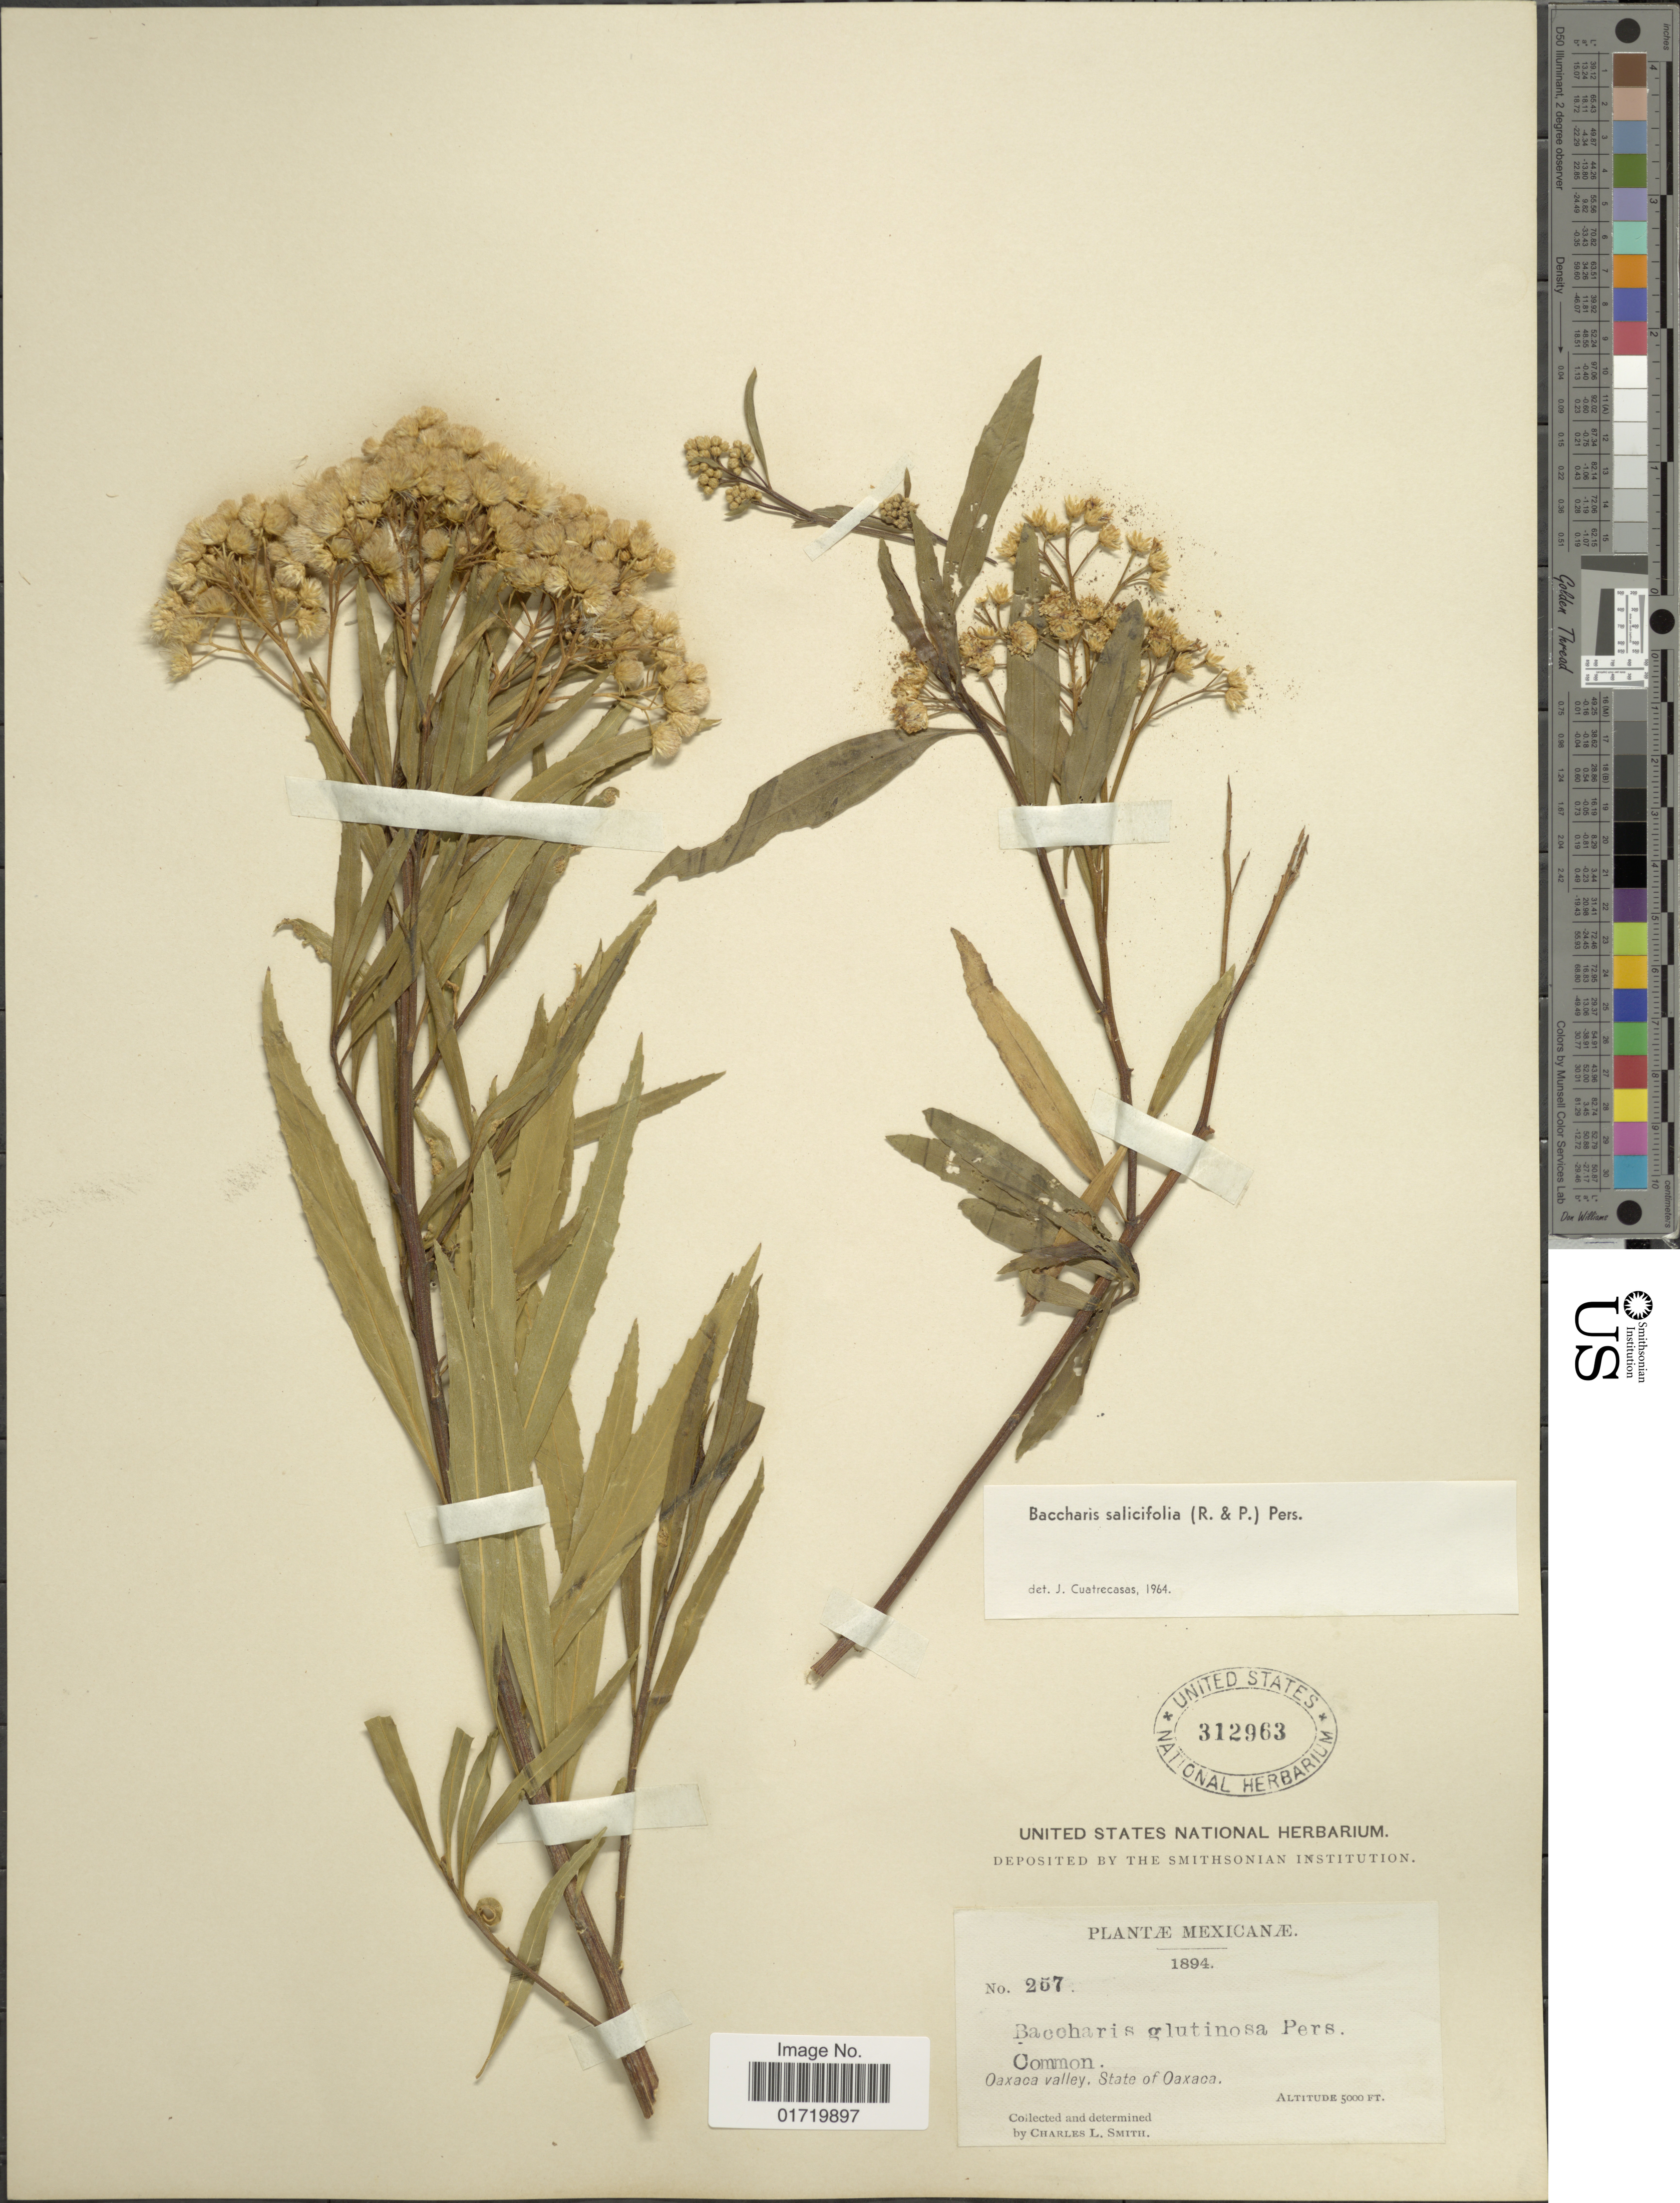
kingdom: Plantae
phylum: Tracheophyta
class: Magnoliopsida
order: Asterales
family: Asteraceae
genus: Baccharis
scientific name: Baccharis salicifolia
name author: (Ruiz & Pav.) Pers.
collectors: C. L. Smith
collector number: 257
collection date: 1894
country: Mexico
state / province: Oaxaca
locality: Mexicanae, Oaxaca valley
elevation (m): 1524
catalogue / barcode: US 312963